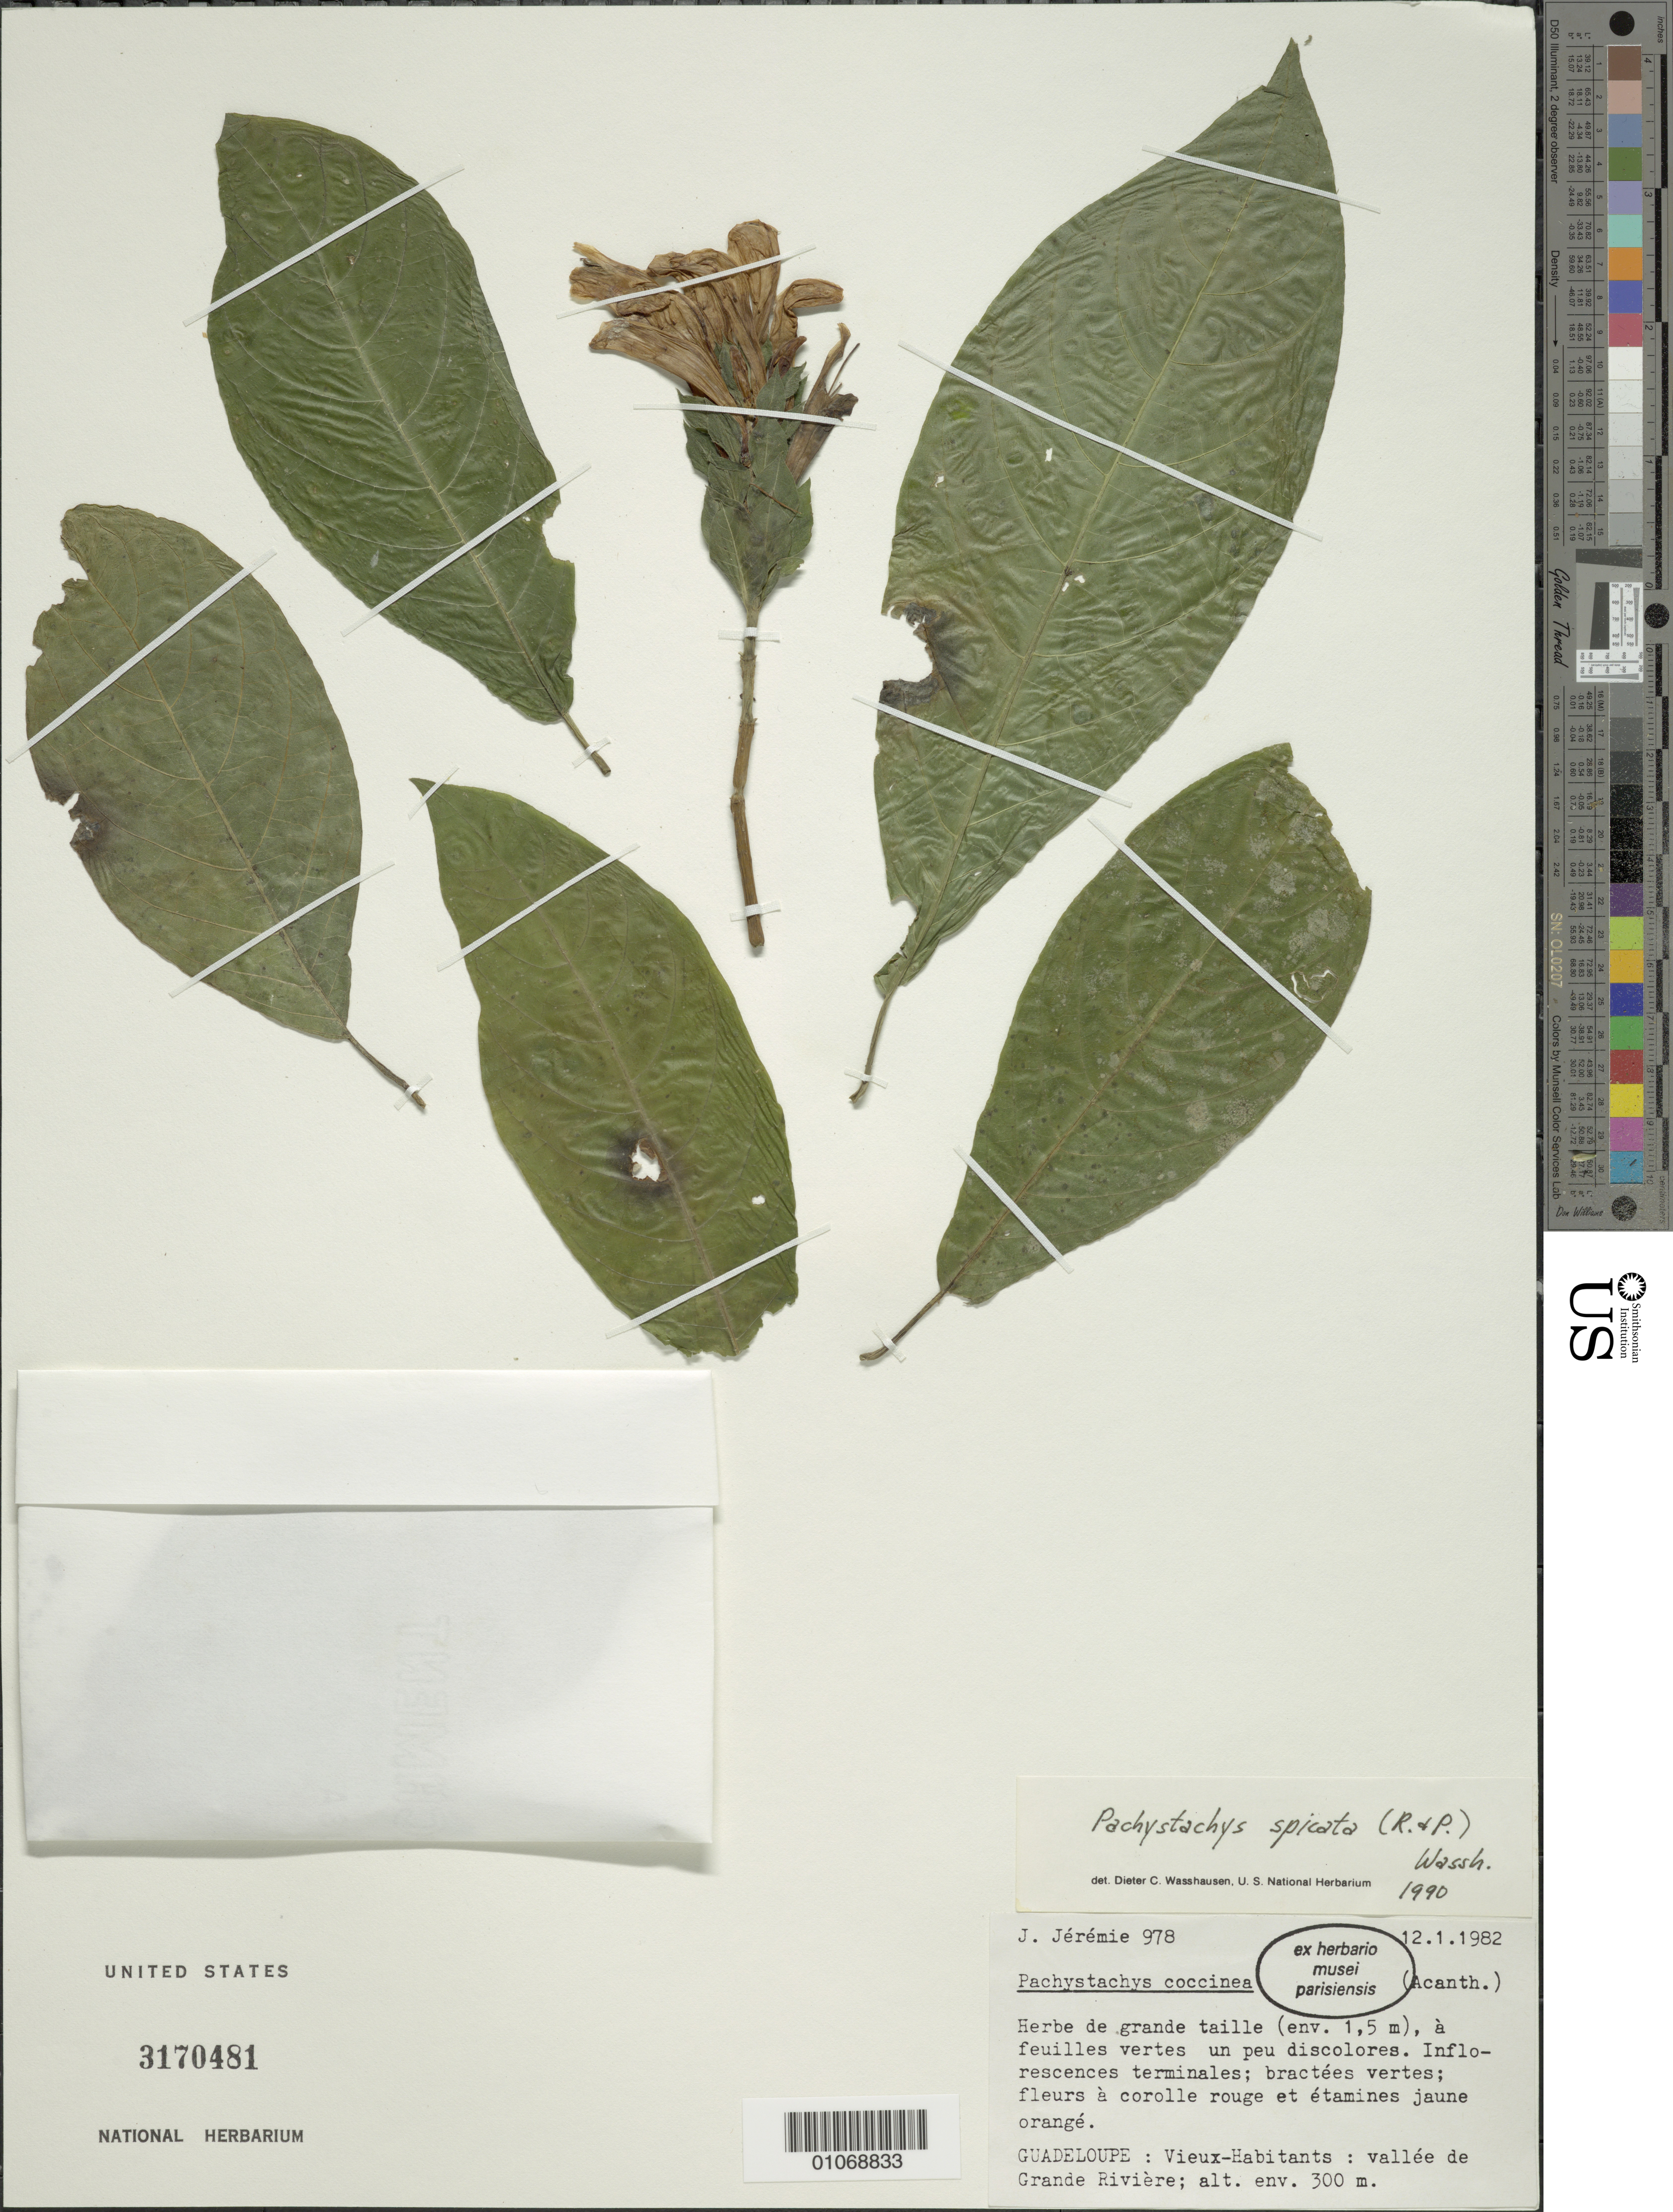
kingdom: Plantae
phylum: Tracheophyta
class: Magnoliopsida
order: Lamiales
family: Acanthaceae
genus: Pachystachys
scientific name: Pachystachys spicata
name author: (Ruiz & Pav.) Wassh.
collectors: J. Jérémie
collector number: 978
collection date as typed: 12 Jan 1982 or 01 Dec 1982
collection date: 1982-01-12 or 1982-12-01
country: Guadeloupe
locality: Vieux-Habitants: valley of Grand River.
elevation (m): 300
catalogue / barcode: US 3170481